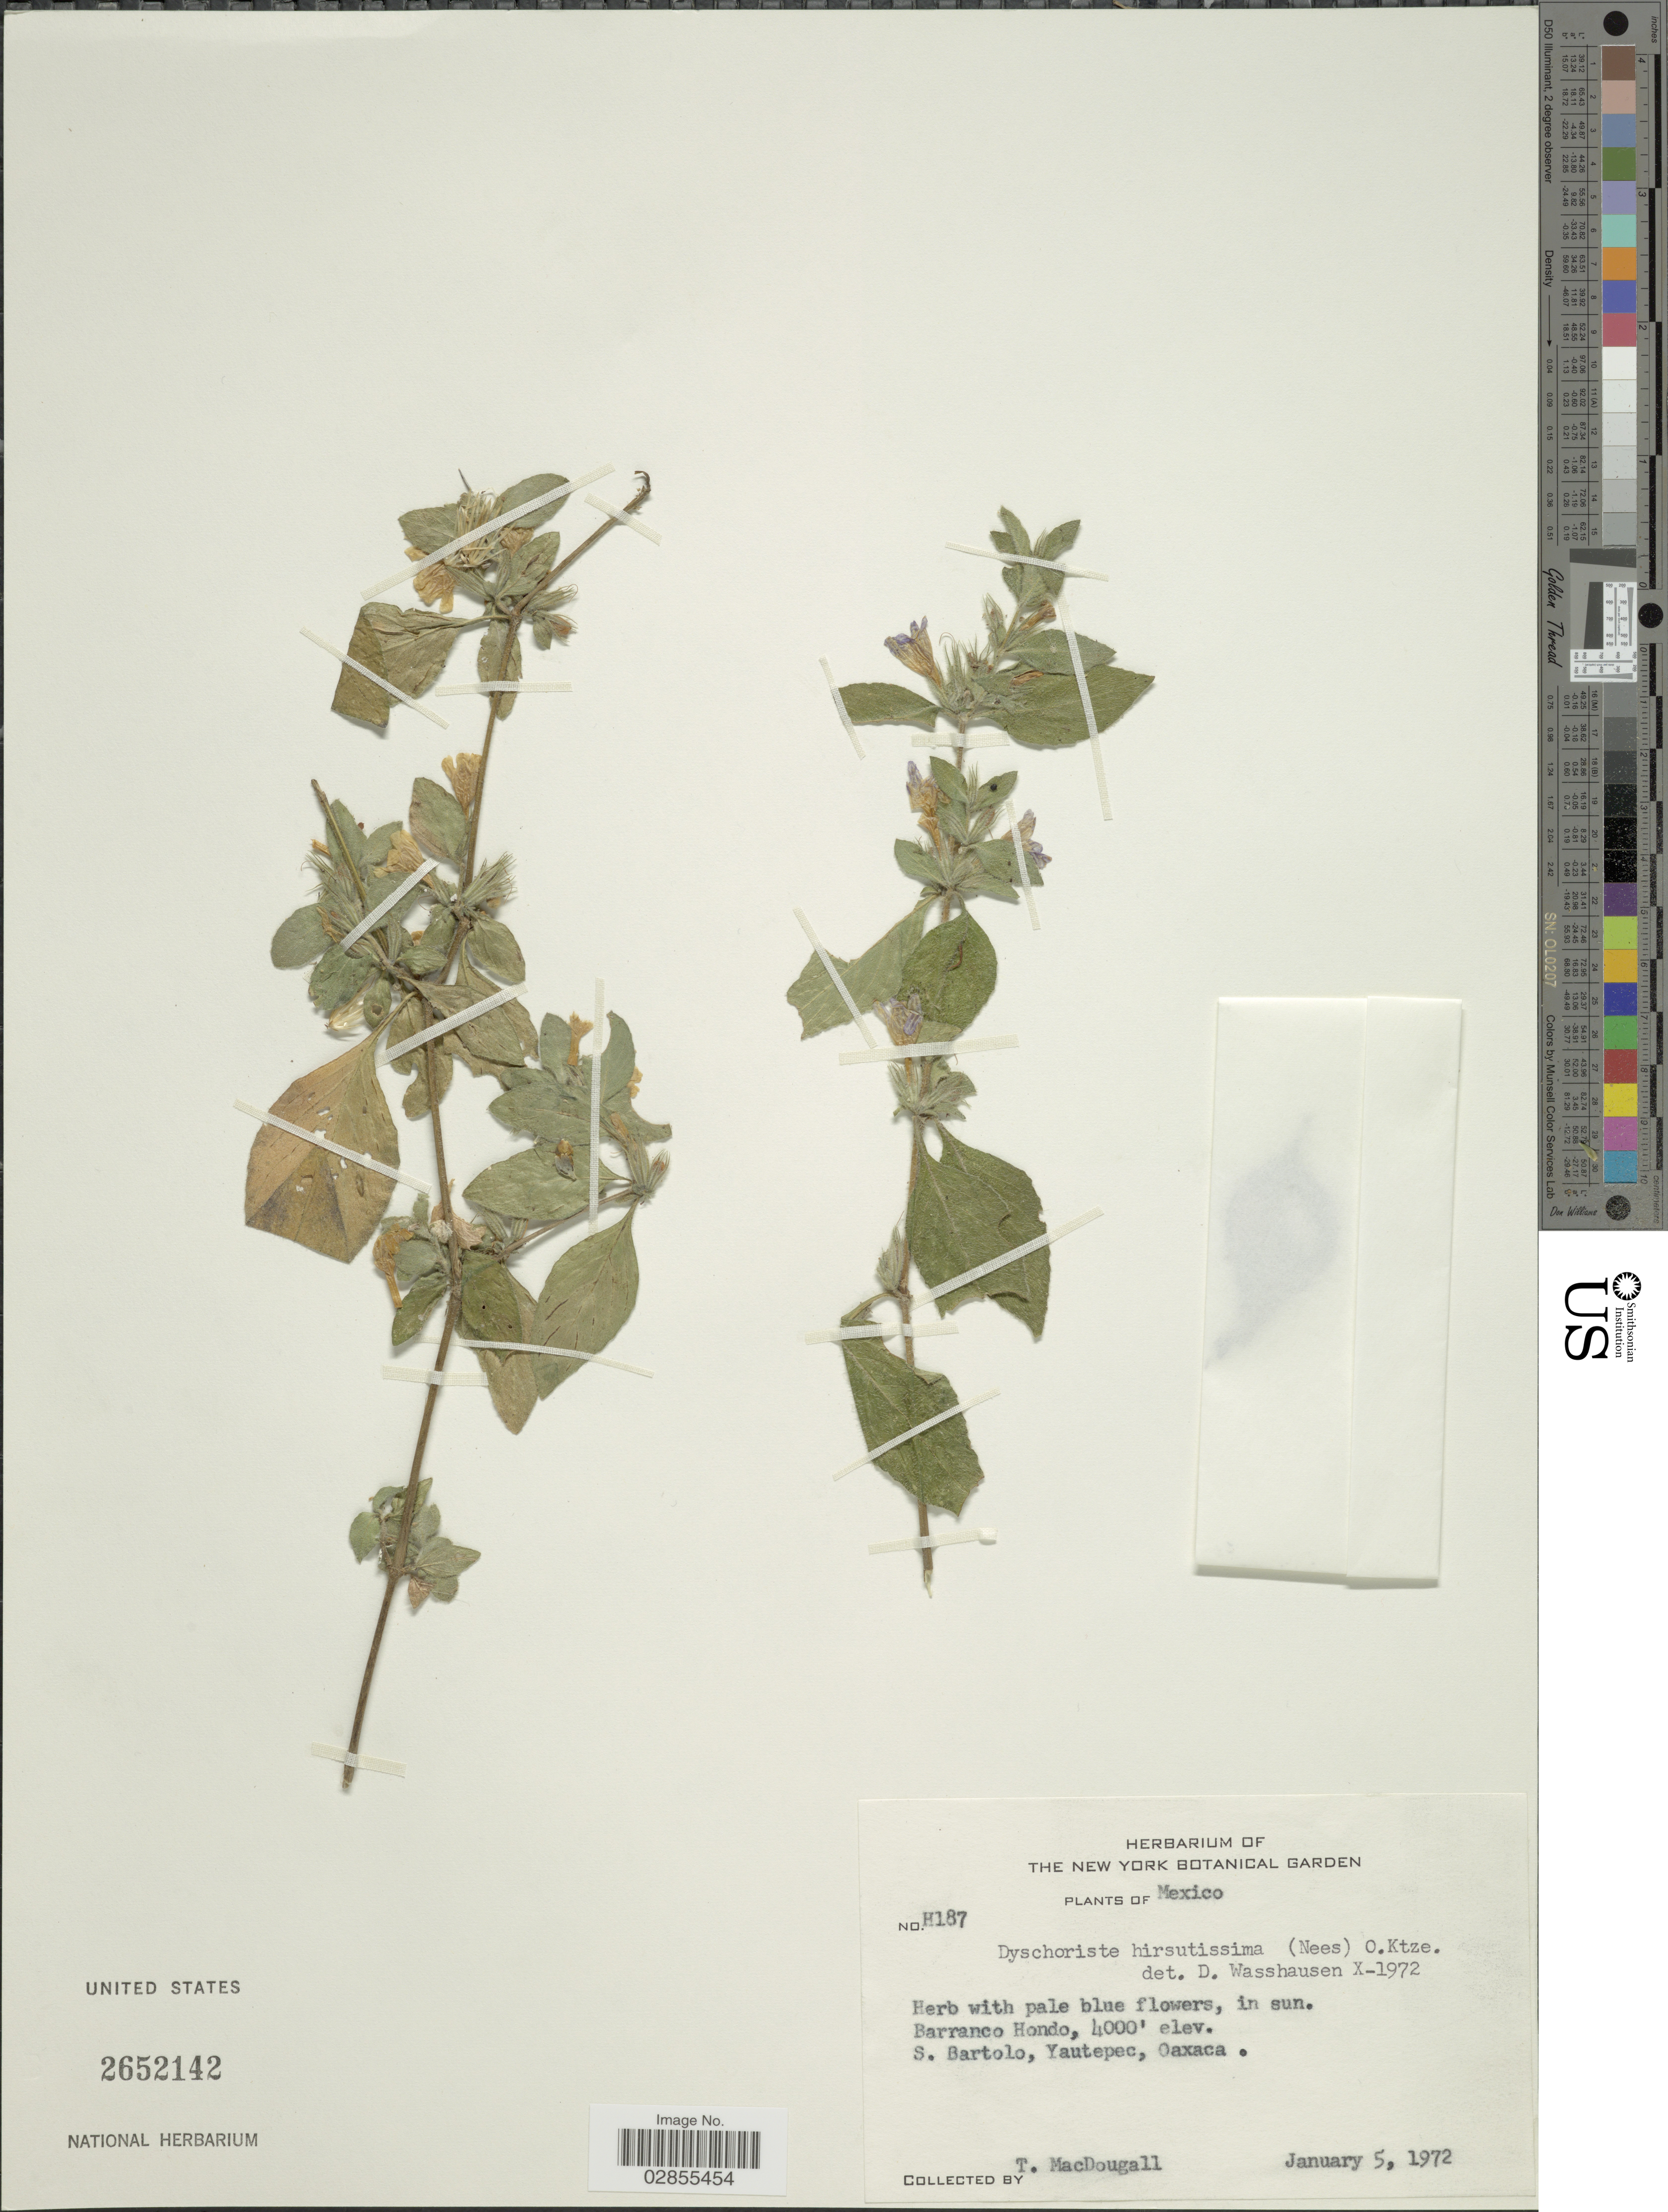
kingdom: Plantae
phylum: Tracheophyta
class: Magnoliopsida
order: Lamiales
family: Acanthaceae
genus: Dyschoriste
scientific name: Dyschoriste hirsutissima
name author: (Nees) Kuntze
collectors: T. B. MacDougall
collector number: H187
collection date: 1972-01-05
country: Mexico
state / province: Oaxaca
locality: Barranco Hondo, S. Bartolo, Yautepec.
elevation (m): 1219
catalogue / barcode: US 2652142